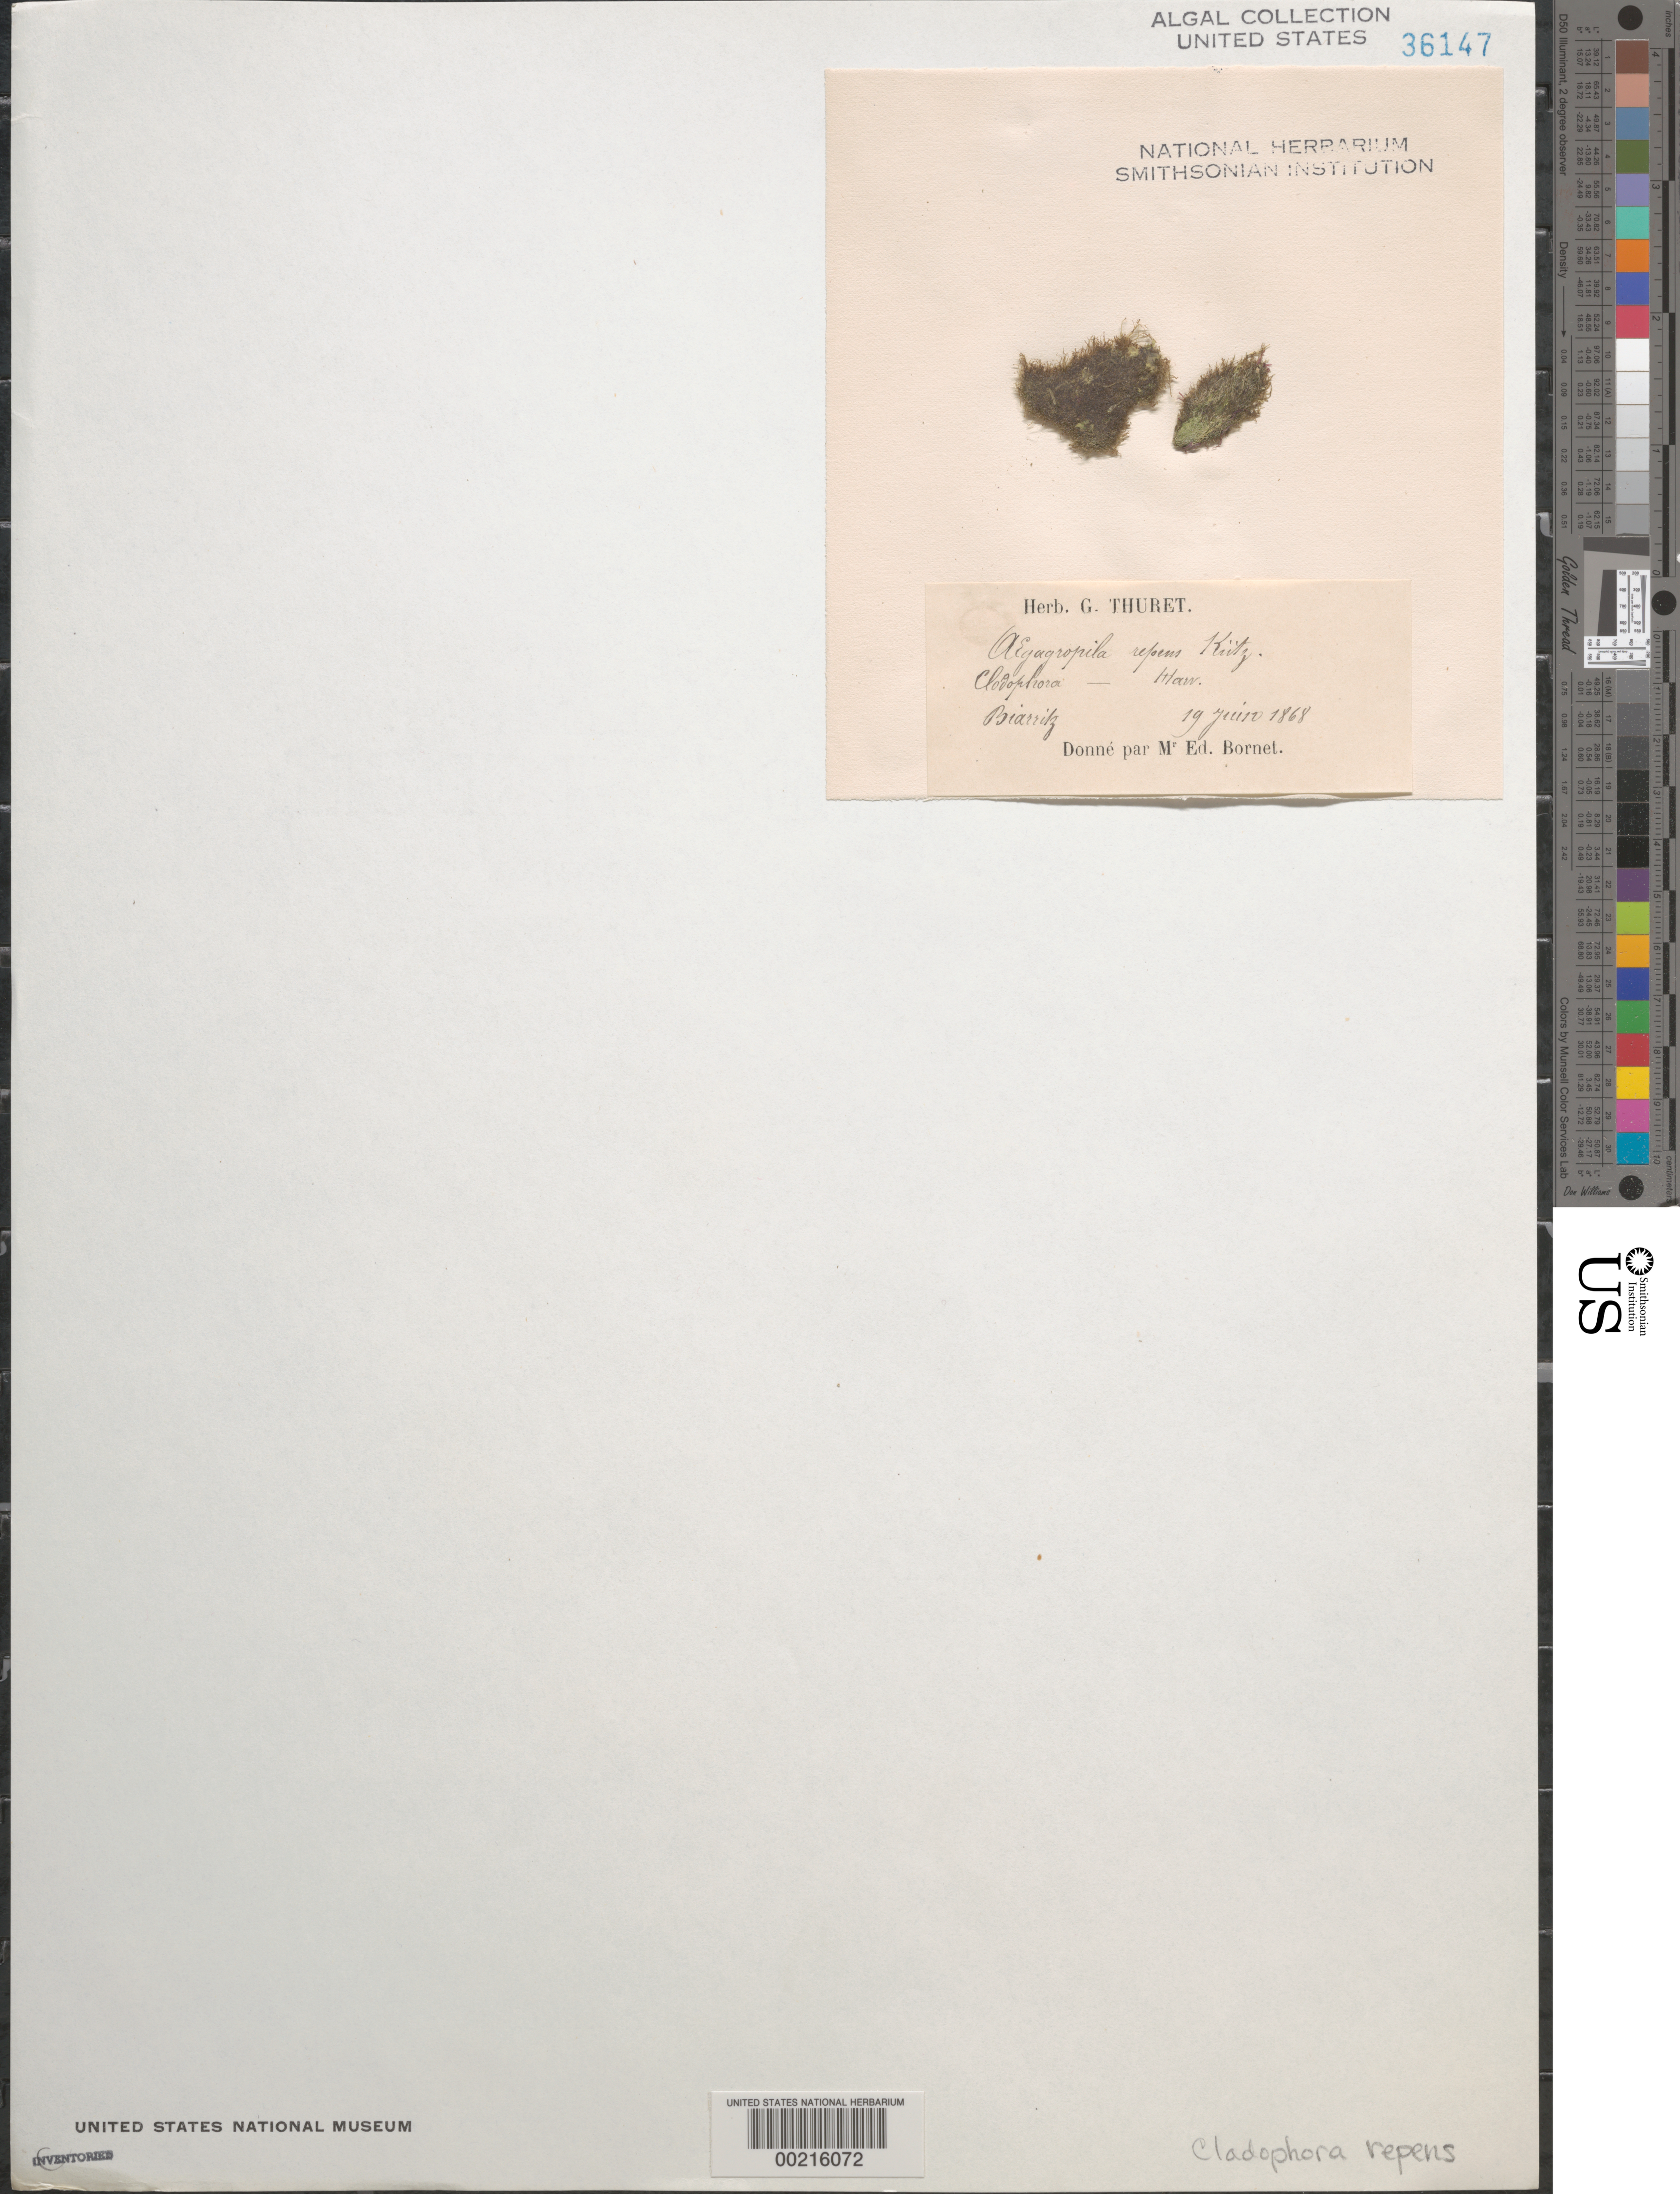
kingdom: Plantae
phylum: Chlorophyta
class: Ulvophyceae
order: Cladophorales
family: Cladophoraceae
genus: Cladophora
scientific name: Cladophora coelothrix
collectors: Thuret, G. (herbarium)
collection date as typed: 19 Jun 1868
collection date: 1868-06-19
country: France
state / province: Nouvelle-Aquitaine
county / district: Pyrénées-Atlantiques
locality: Biarritz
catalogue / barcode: US 36147